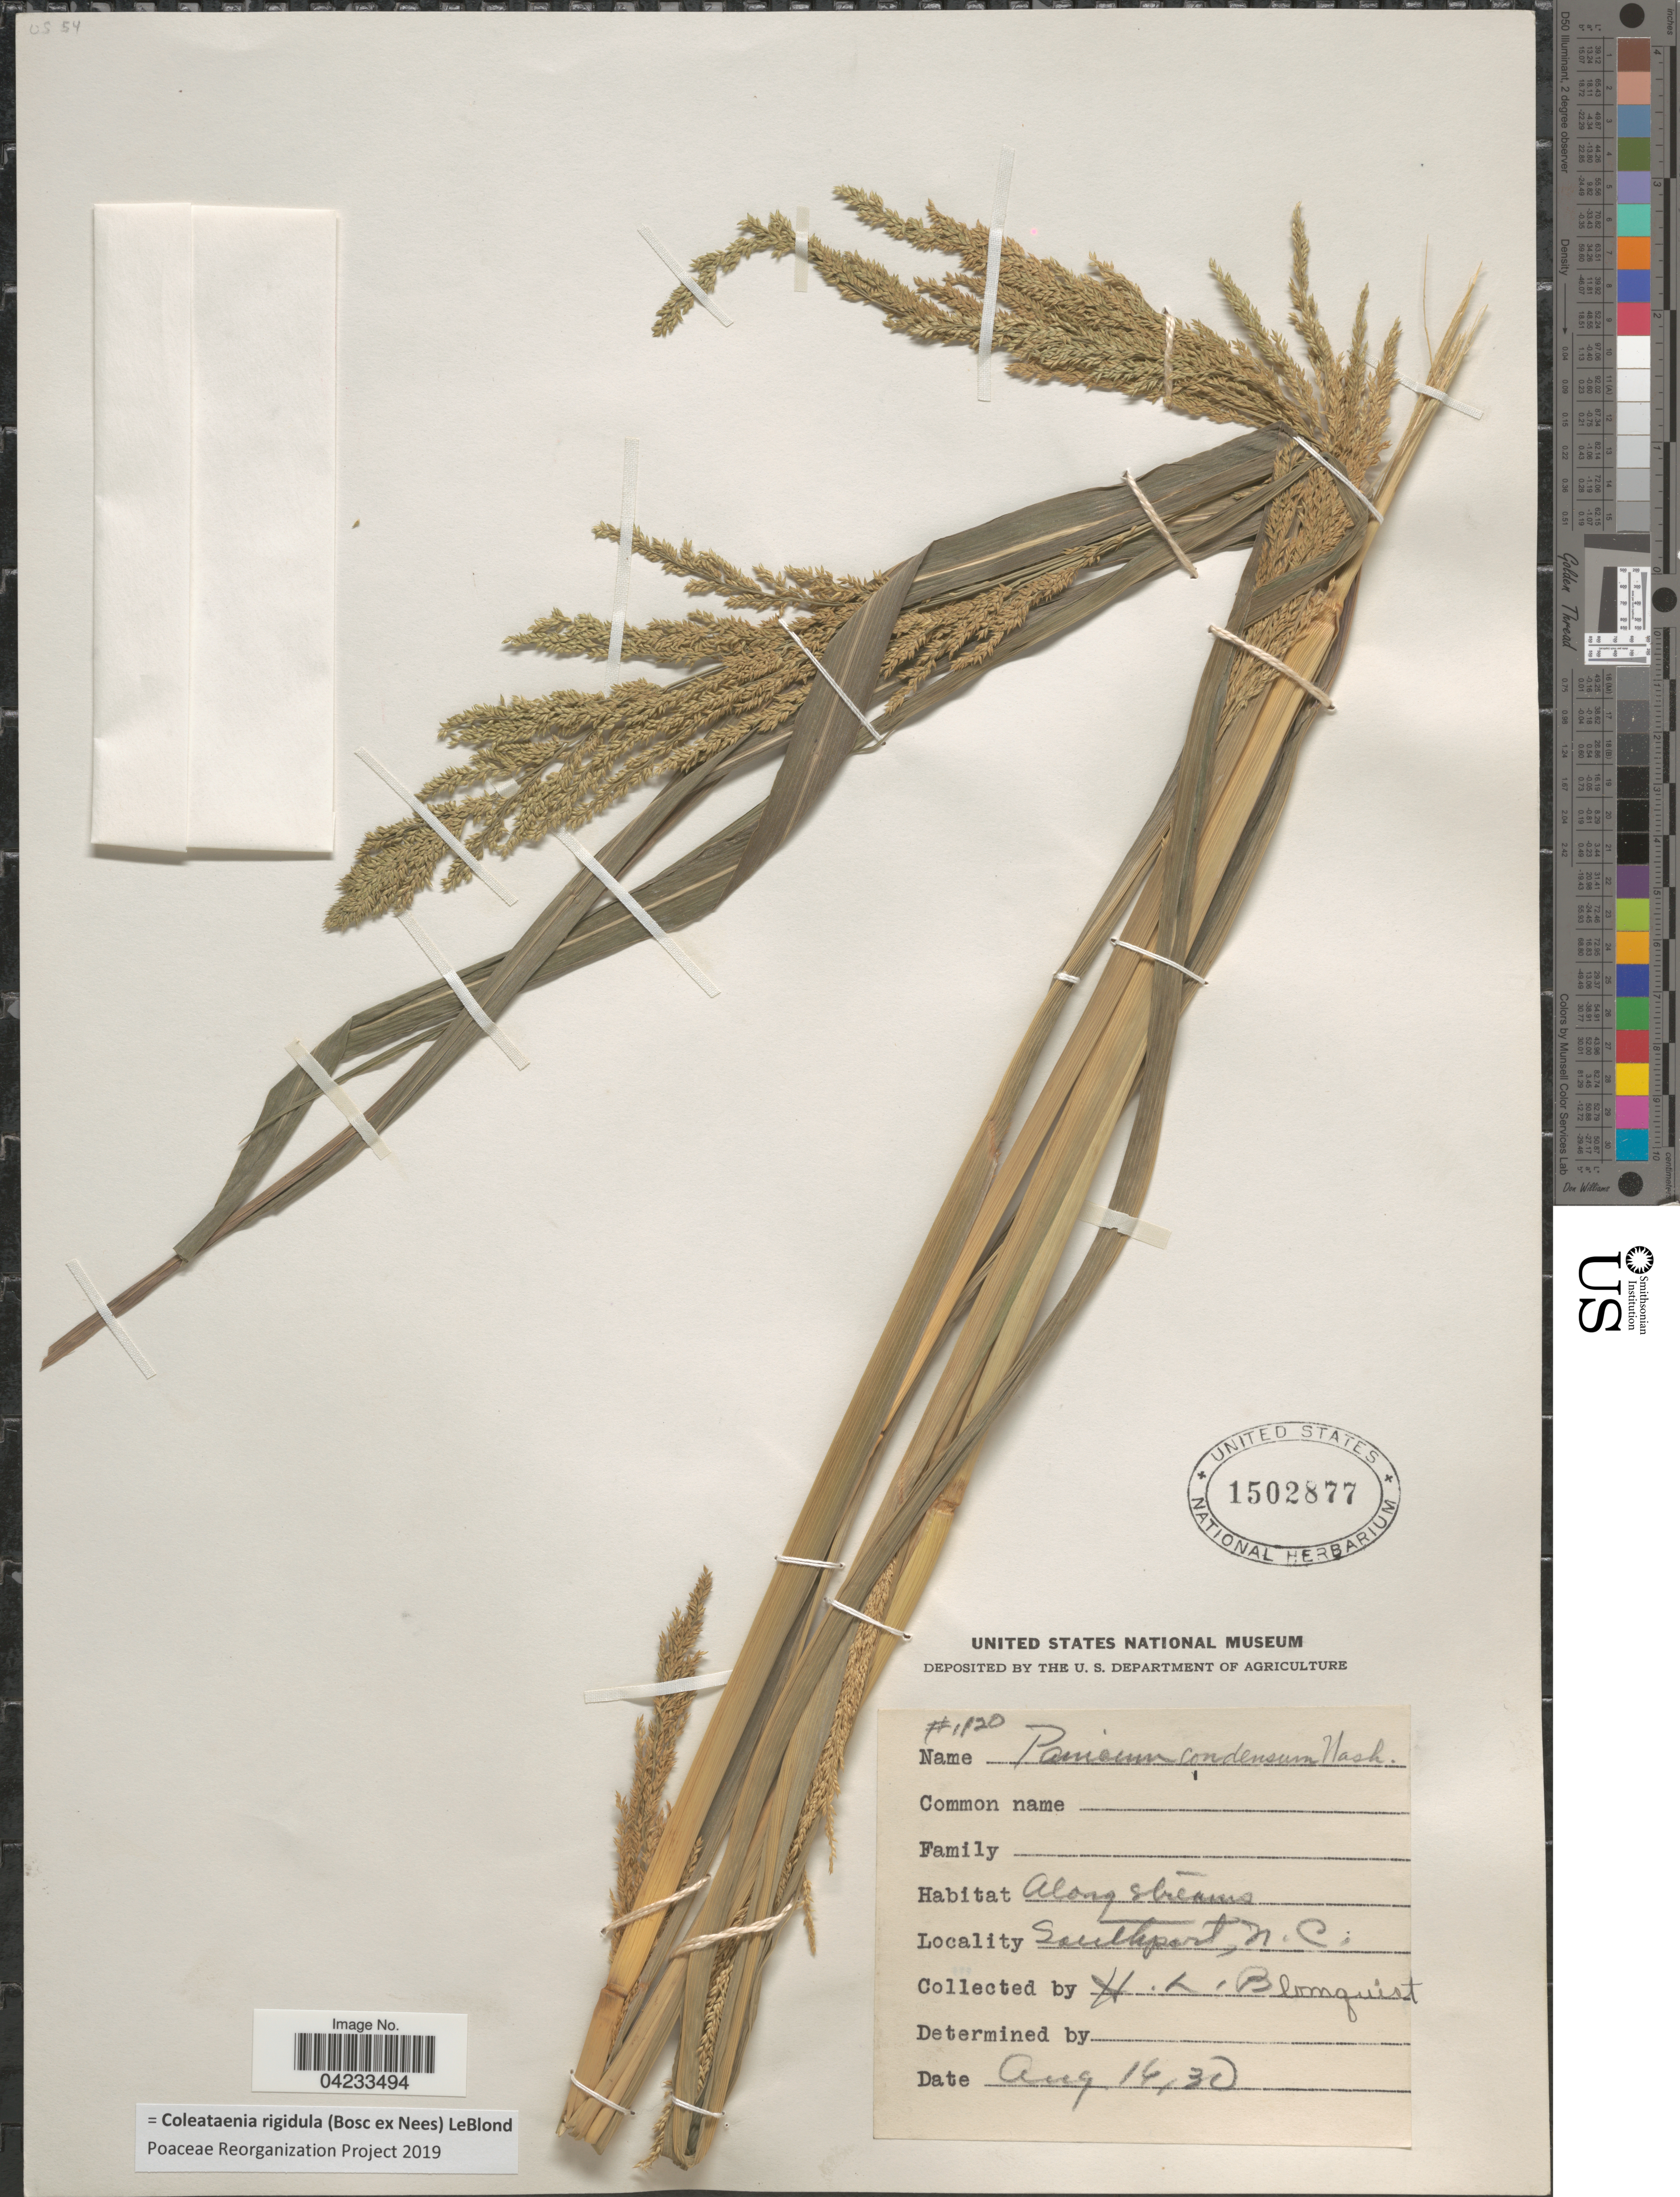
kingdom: Plantae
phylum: Tracheophyta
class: Liliopsida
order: Poales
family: Poaceae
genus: Coleataenia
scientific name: Coleataenia rigidula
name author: (Bosc ex Nees) LeBlond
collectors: H. Blomquist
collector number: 1120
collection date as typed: Transcribed d/m/y: 16/8/30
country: United States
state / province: North Carolina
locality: Southport.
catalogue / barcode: US 1502877